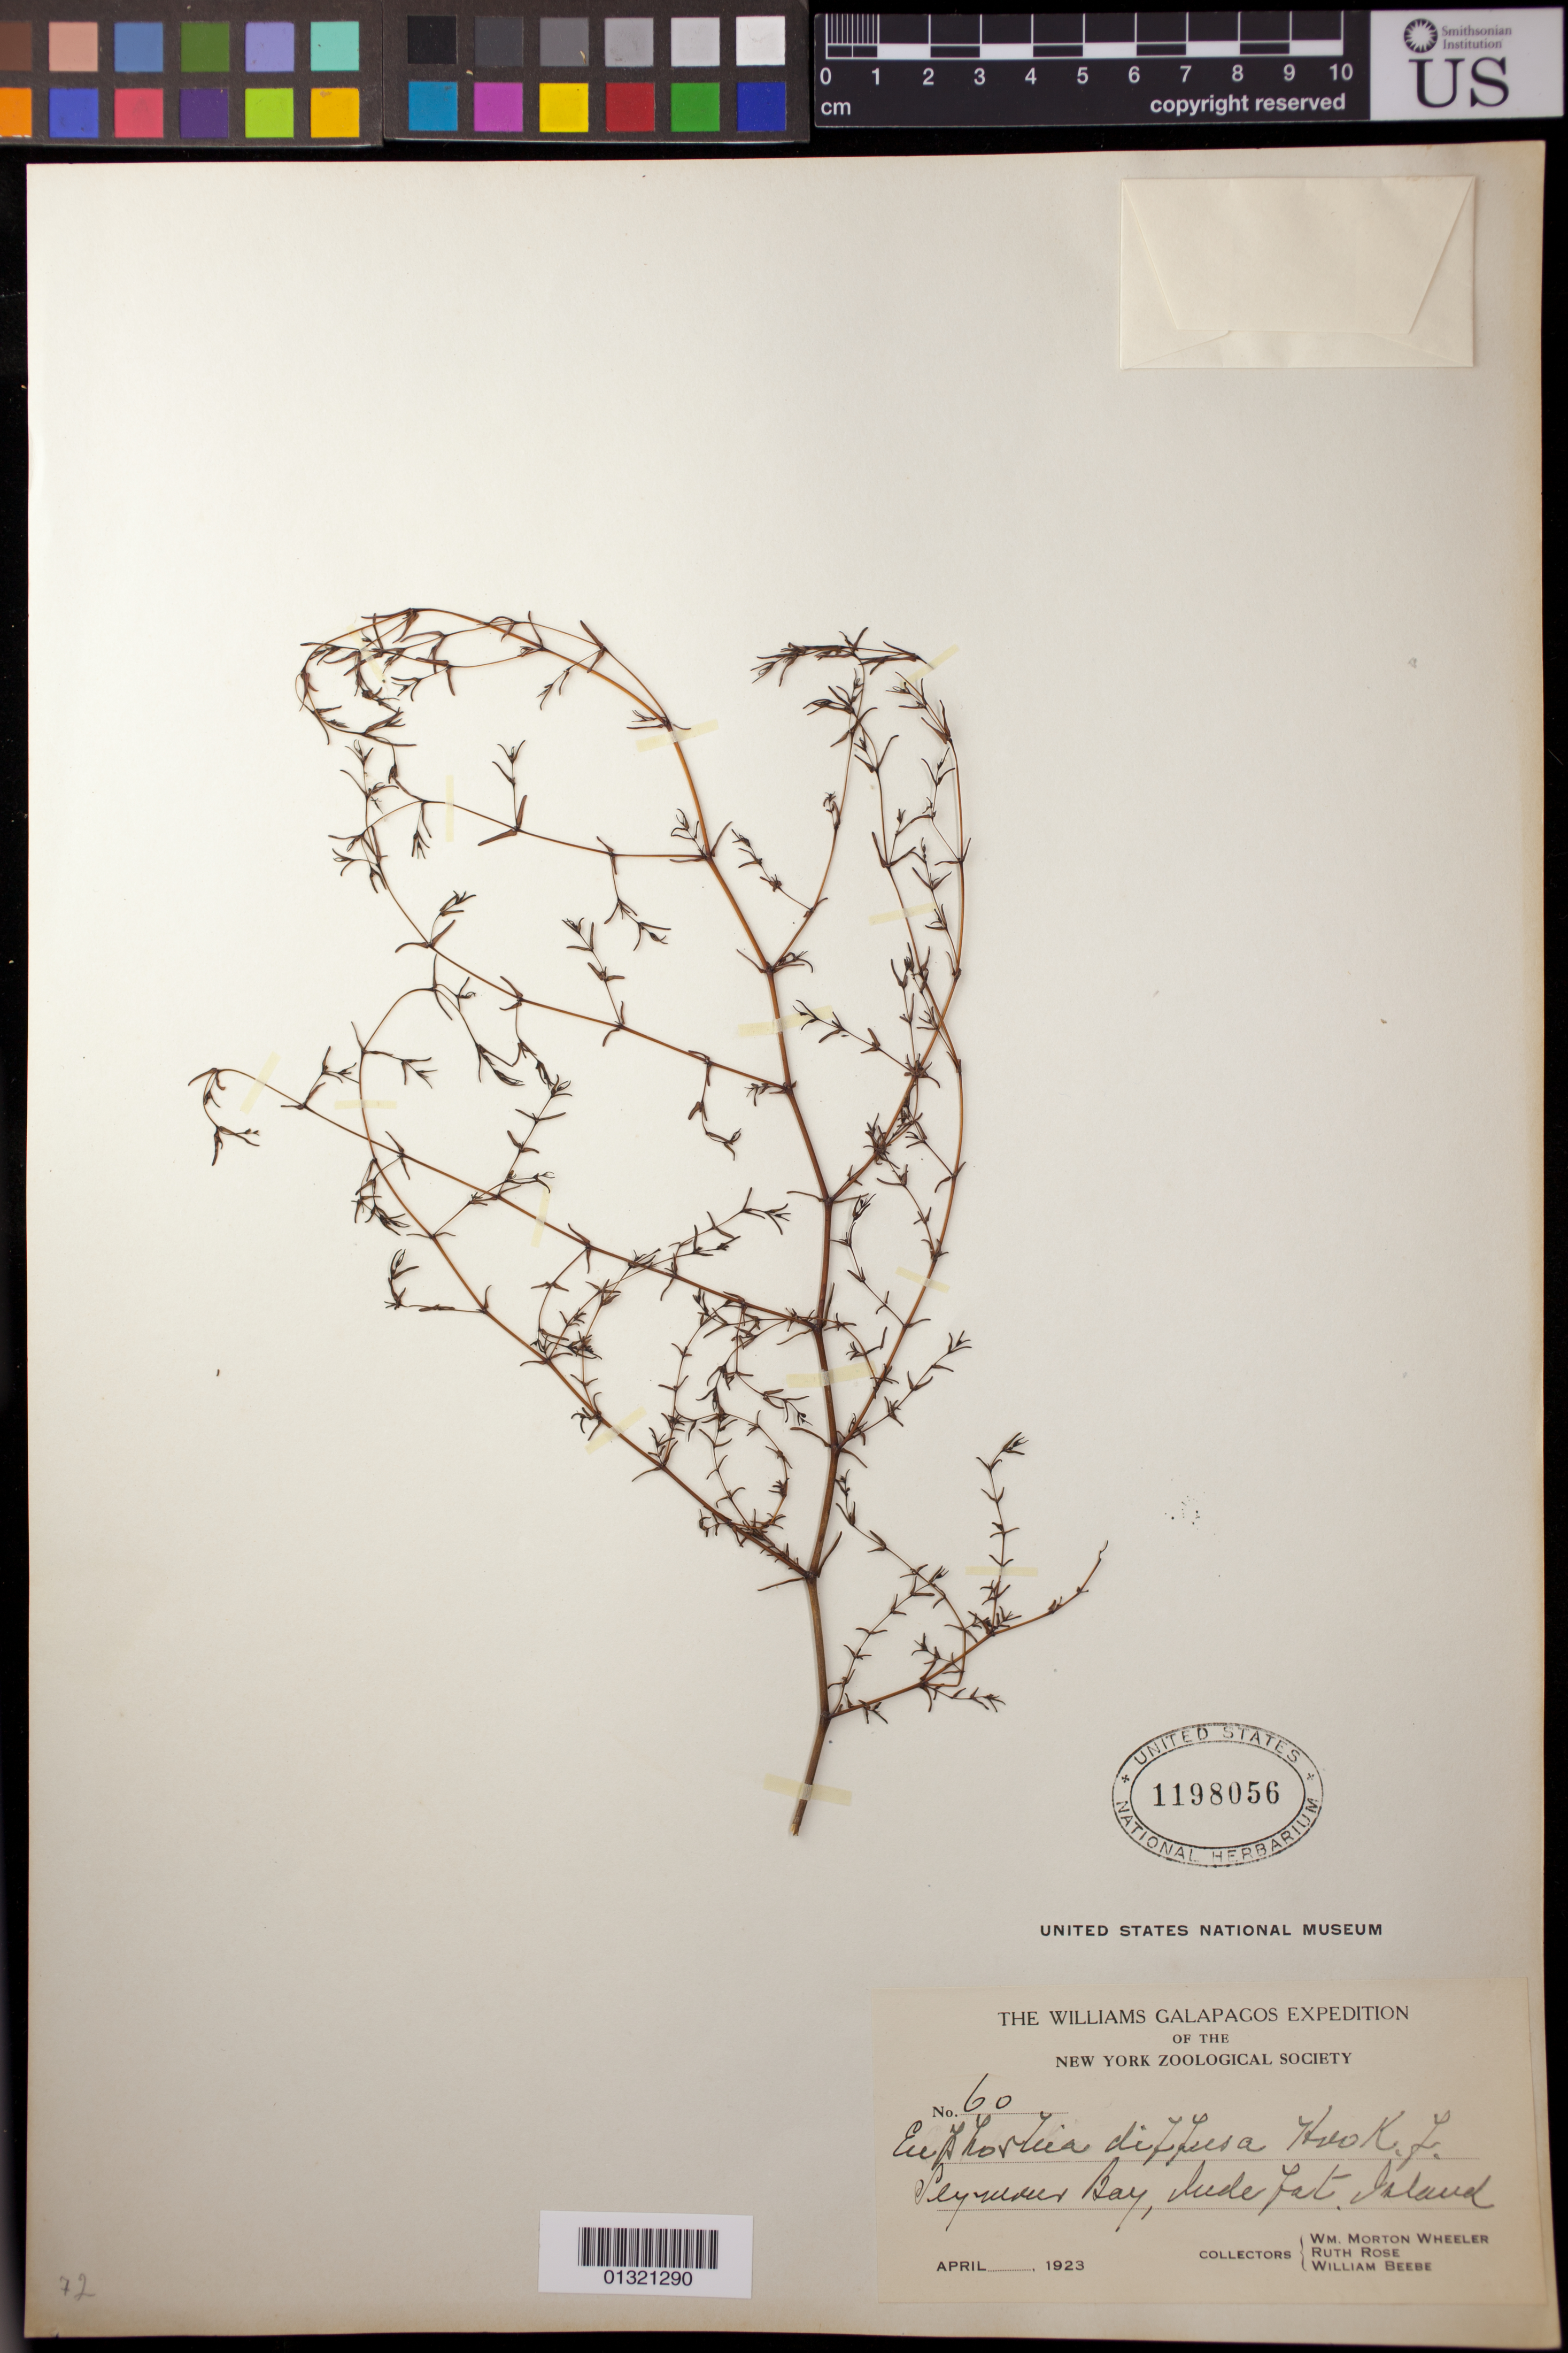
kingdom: Plantae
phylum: Tracheophyta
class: Magnoliopsida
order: Malpighiales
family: Euphorbiaceae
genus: Euphorbia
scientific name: Euphorbia punctulata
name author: Andersson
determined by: Strong, Mark T., (BOT), Smithsonian Institution - National Museum of Natural History (UNITED STATES)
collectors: W. Wheeler, R. Rose & W. Beebe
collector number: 60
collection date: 1923-04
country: Ecuador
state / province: Colón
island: Santa Cruz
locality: Seymour [Baltra] Bay, Indefat. Island [Isla Santa Cruz]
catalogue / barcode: US 1198056